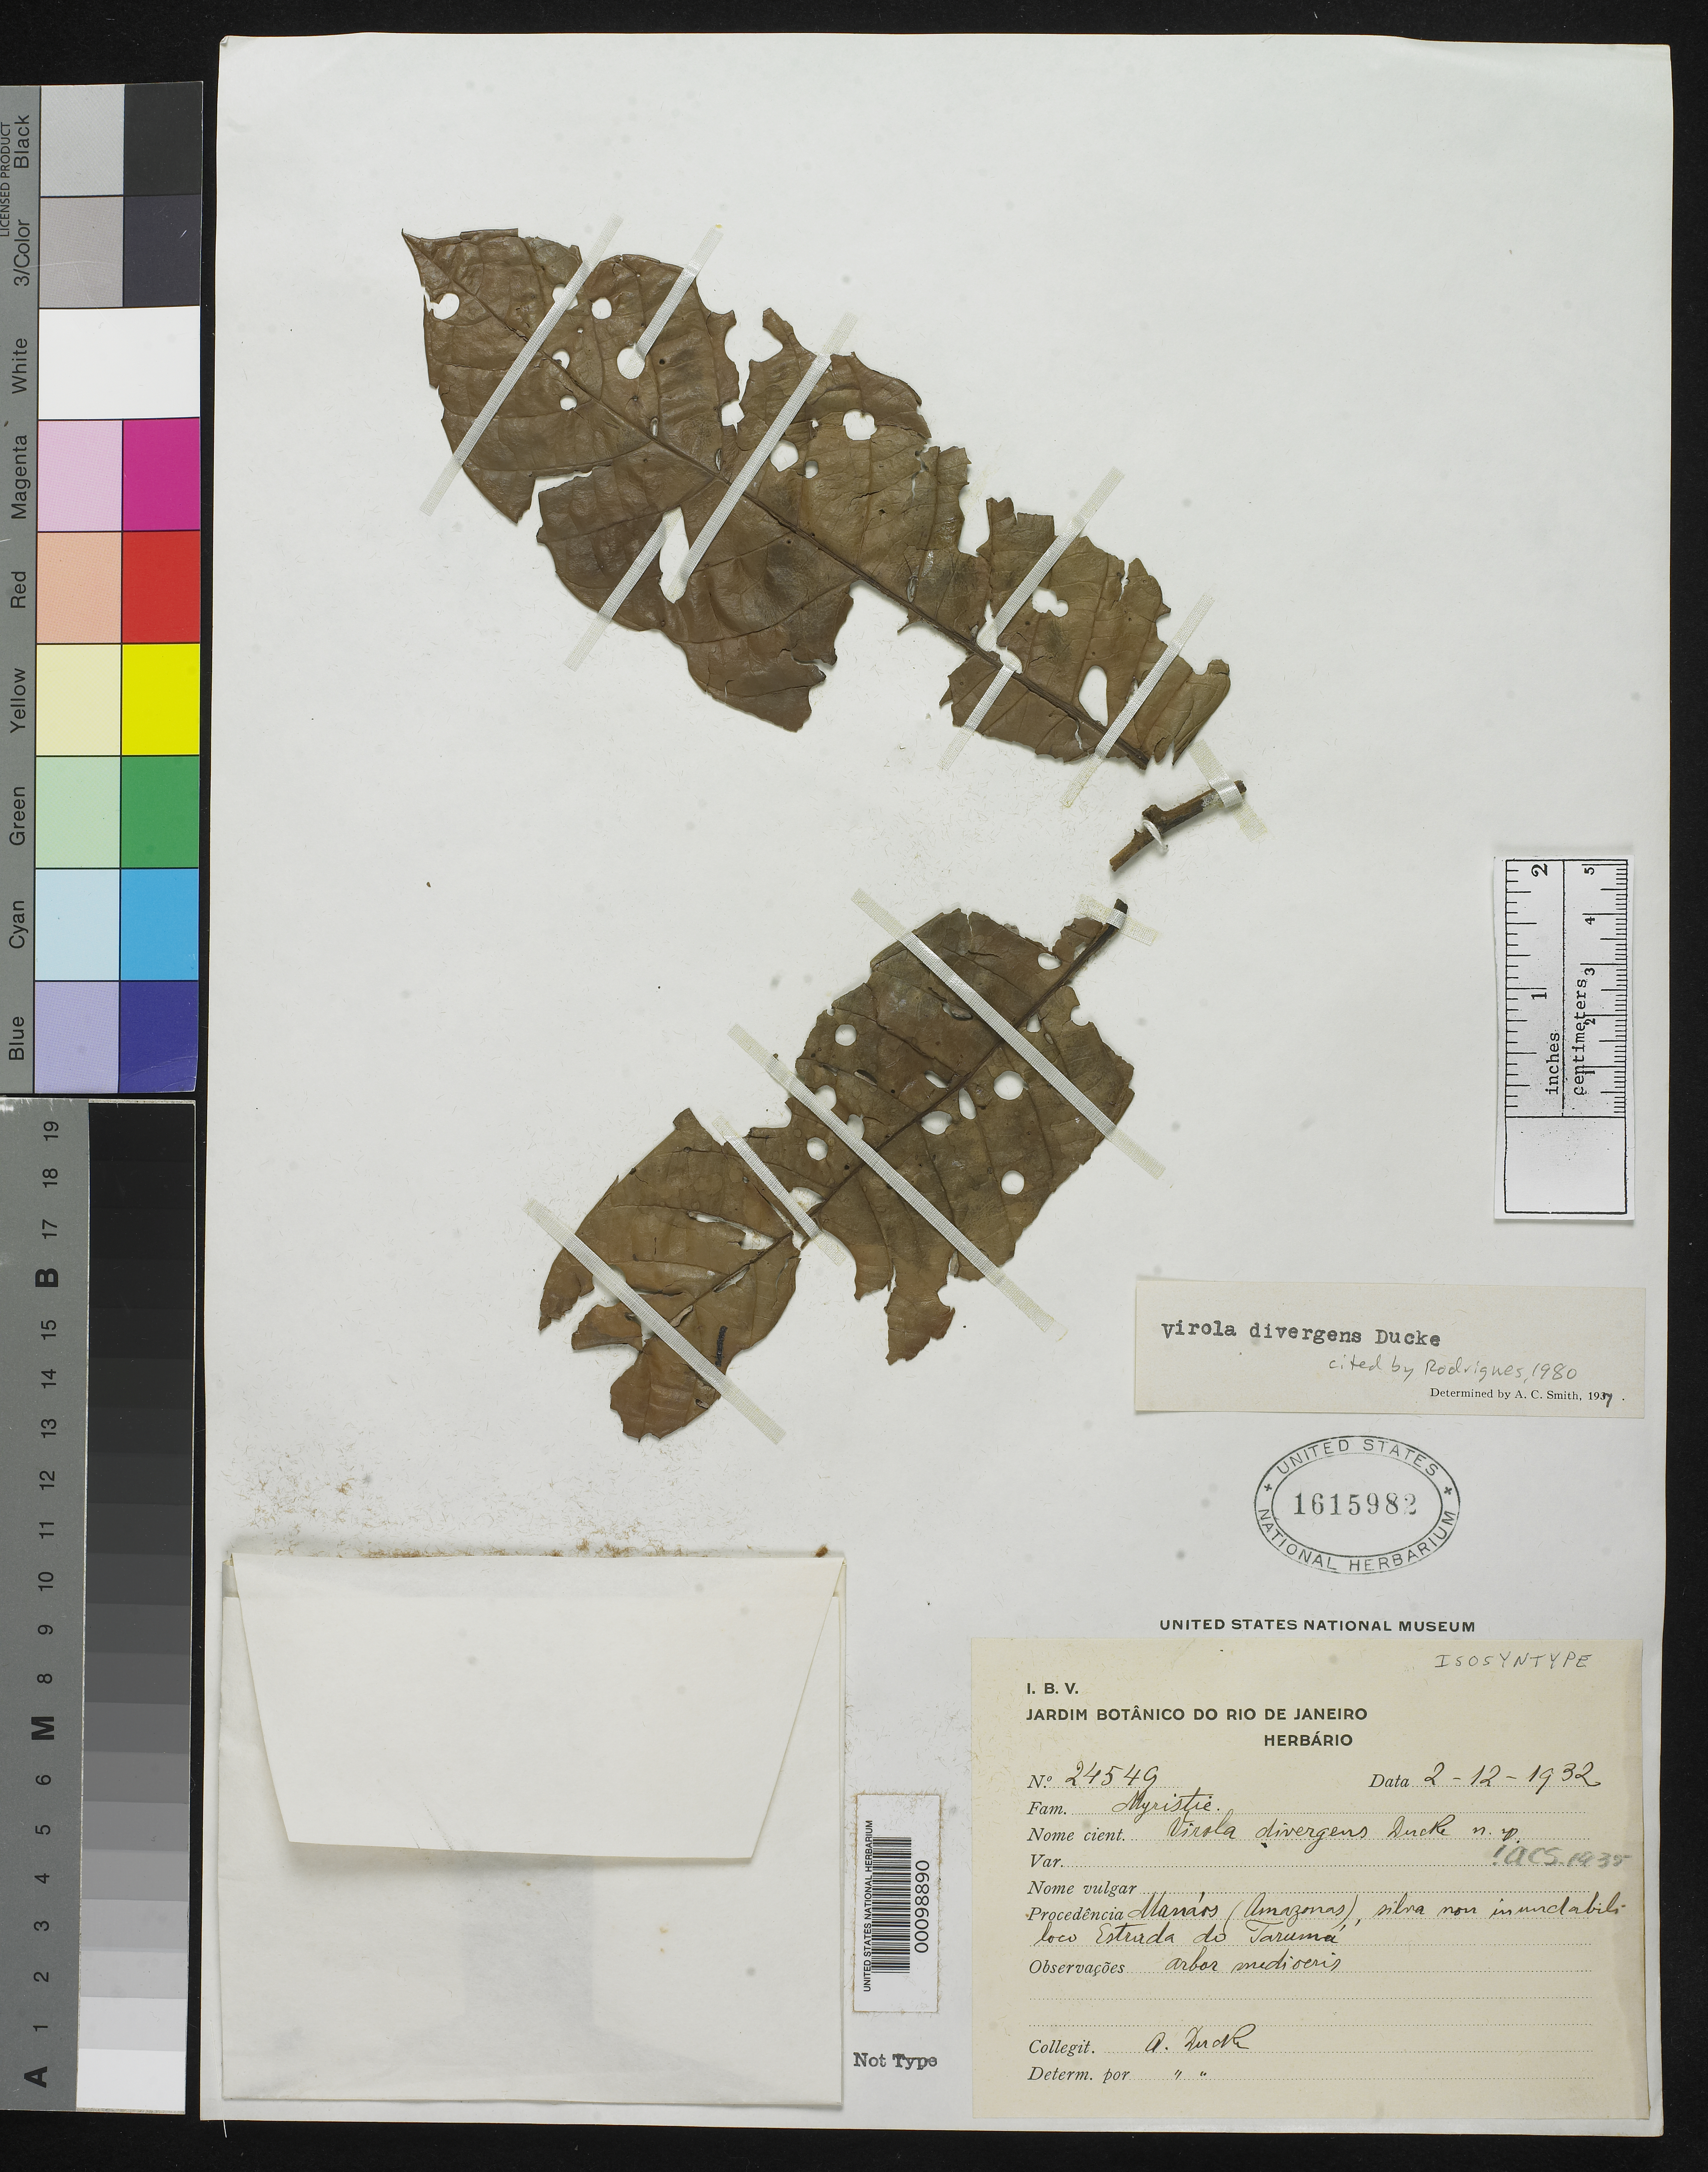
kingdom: Plantae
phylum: Tracheophyta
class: Magnoliopsida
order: Magnoliales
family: Myristicaceae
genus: Virola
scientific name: Virola divergens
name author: Ducke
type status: Isosyntype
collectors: A. Ducke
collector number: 24549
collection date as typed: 02 Dec 1932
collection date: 1932-12-02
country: Brazil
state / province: Amazonas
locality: Manaos, estrada do Taruma.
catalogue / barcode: US 1615982